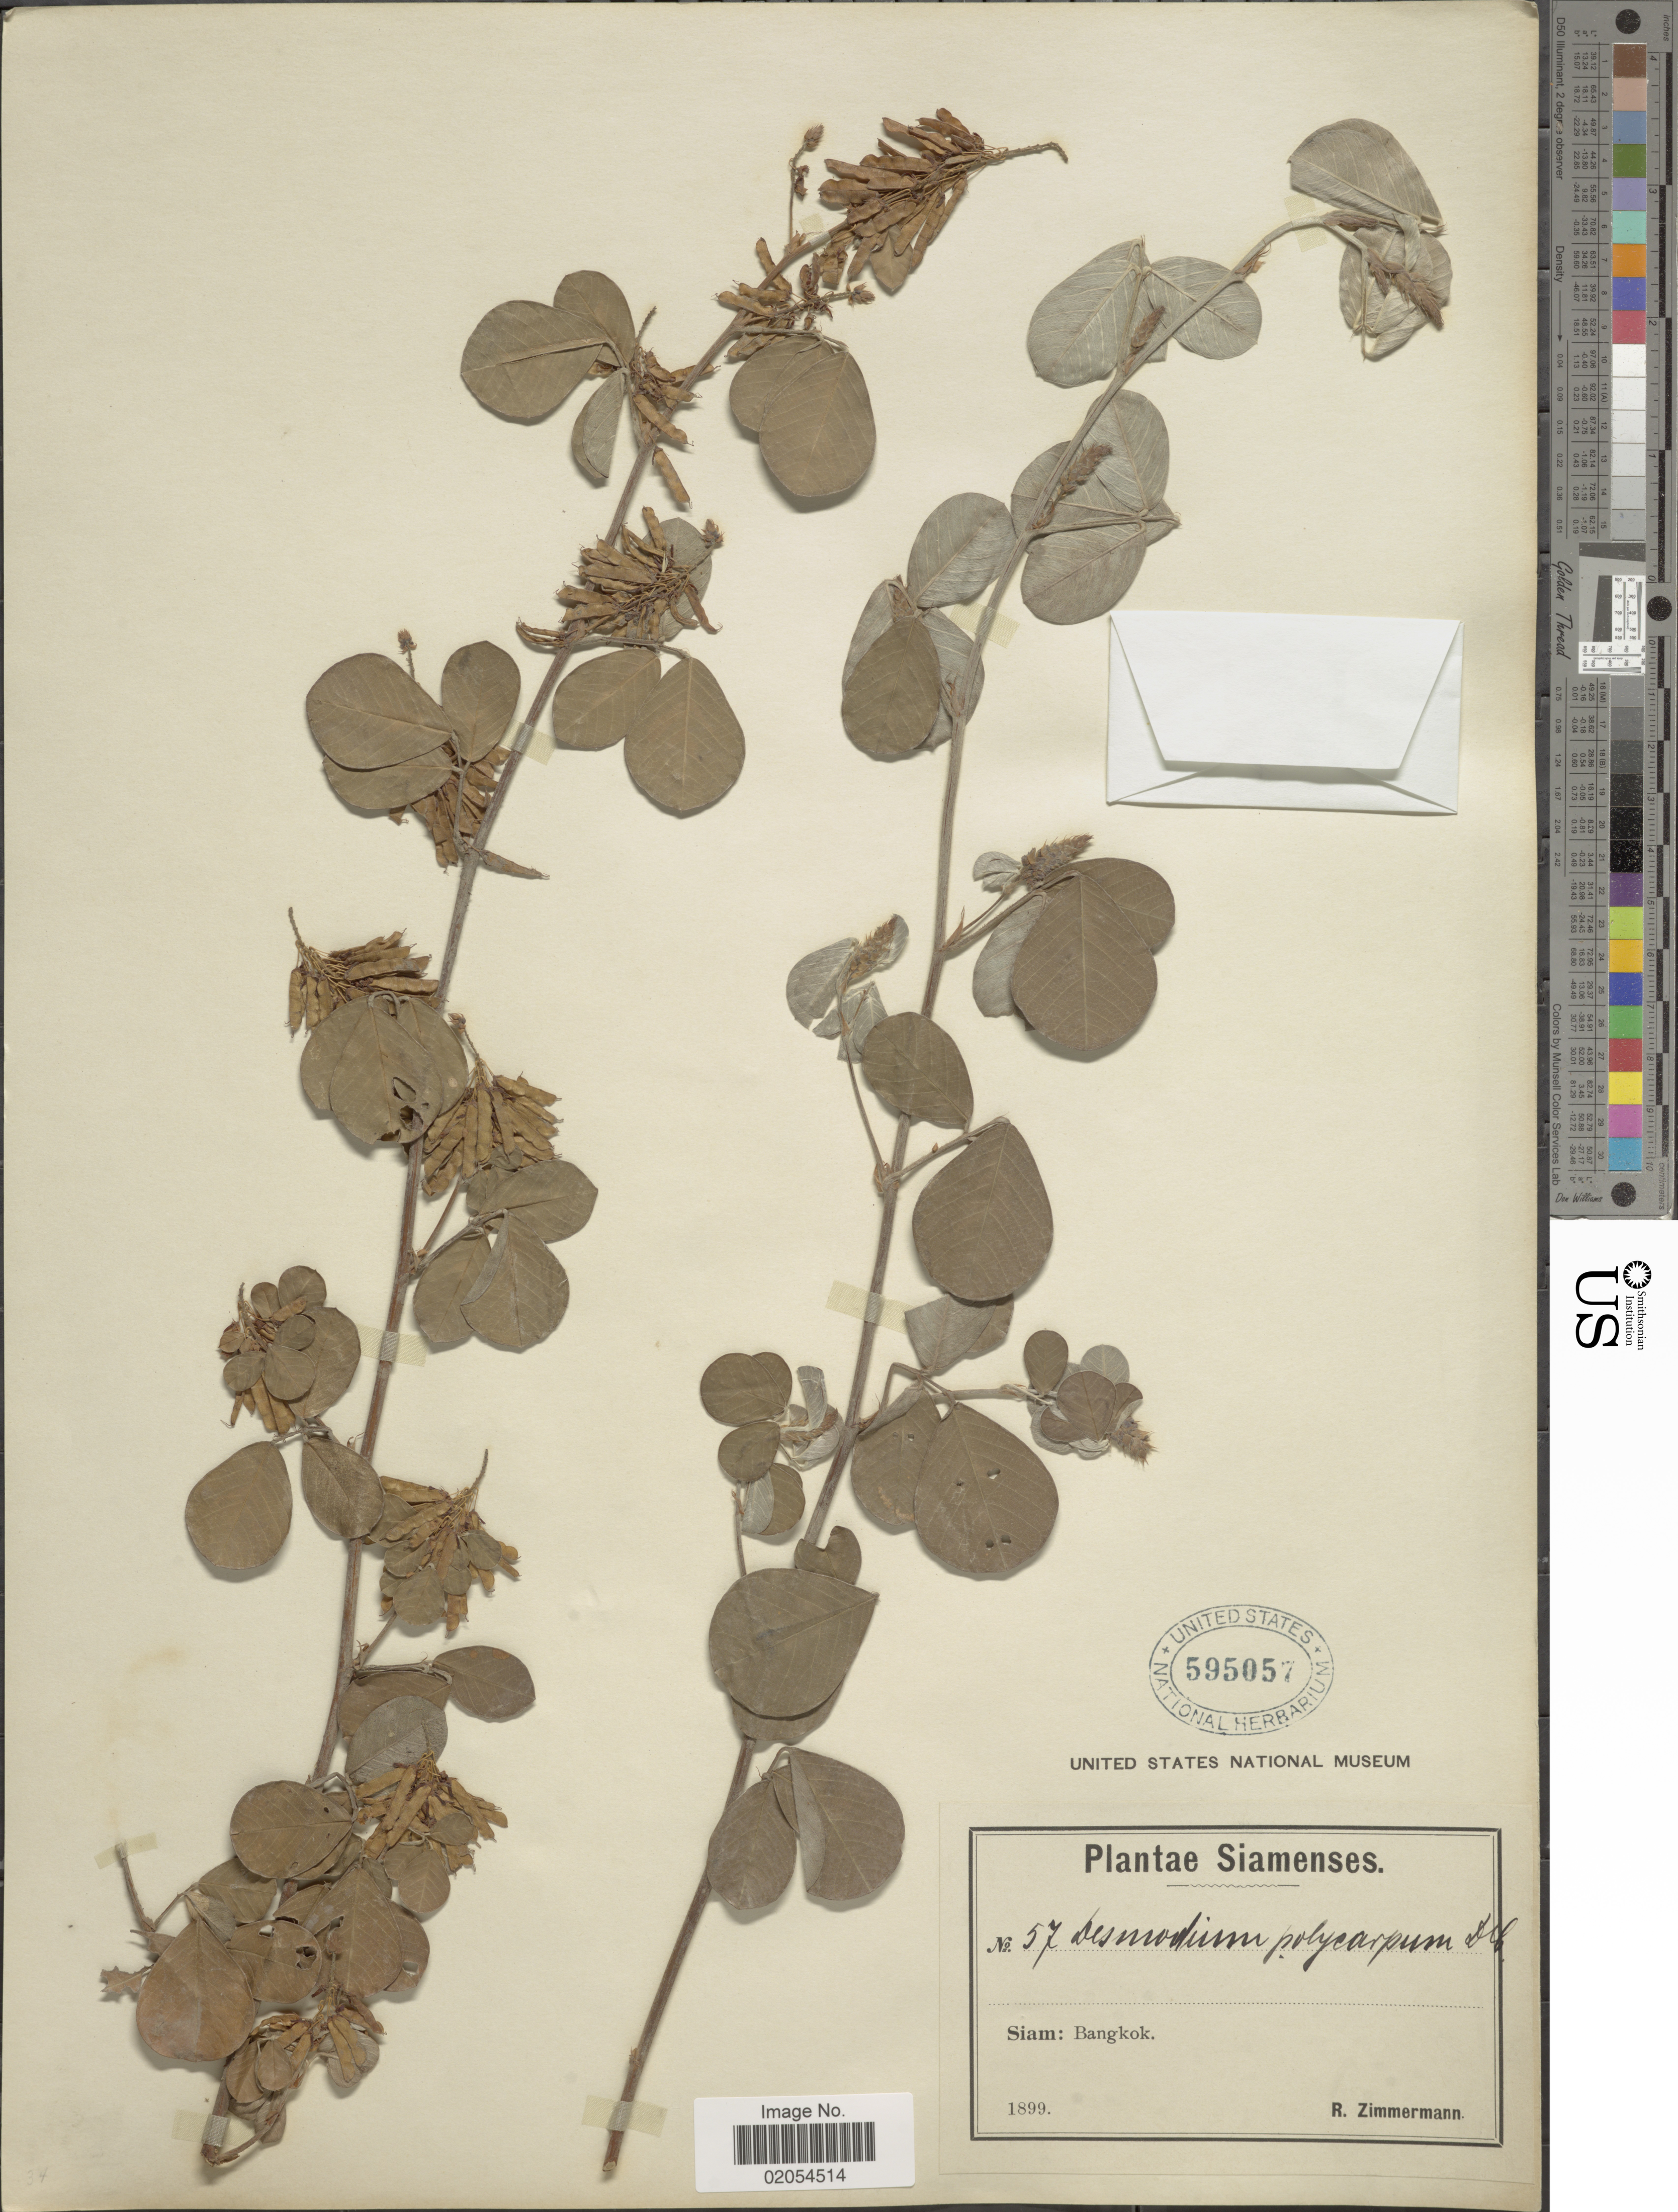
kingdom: Plantae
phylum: Tracheophyta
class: Magnoliopsida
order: Fabales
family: Fabaceae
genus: Grona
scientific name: Grona heterocarpos subsp. heterocarpos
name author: (L.) H. Ohashi & K. Ohashi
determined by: Strong, Mark T., (BOT), Smithsonian Institution - National Museum of Natural History (UNITED STATES)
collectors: R. Zimmermann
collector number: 57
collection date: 1899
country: Thailand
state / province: Bangkok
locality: Siam: Bangkok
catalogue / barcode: US 595057